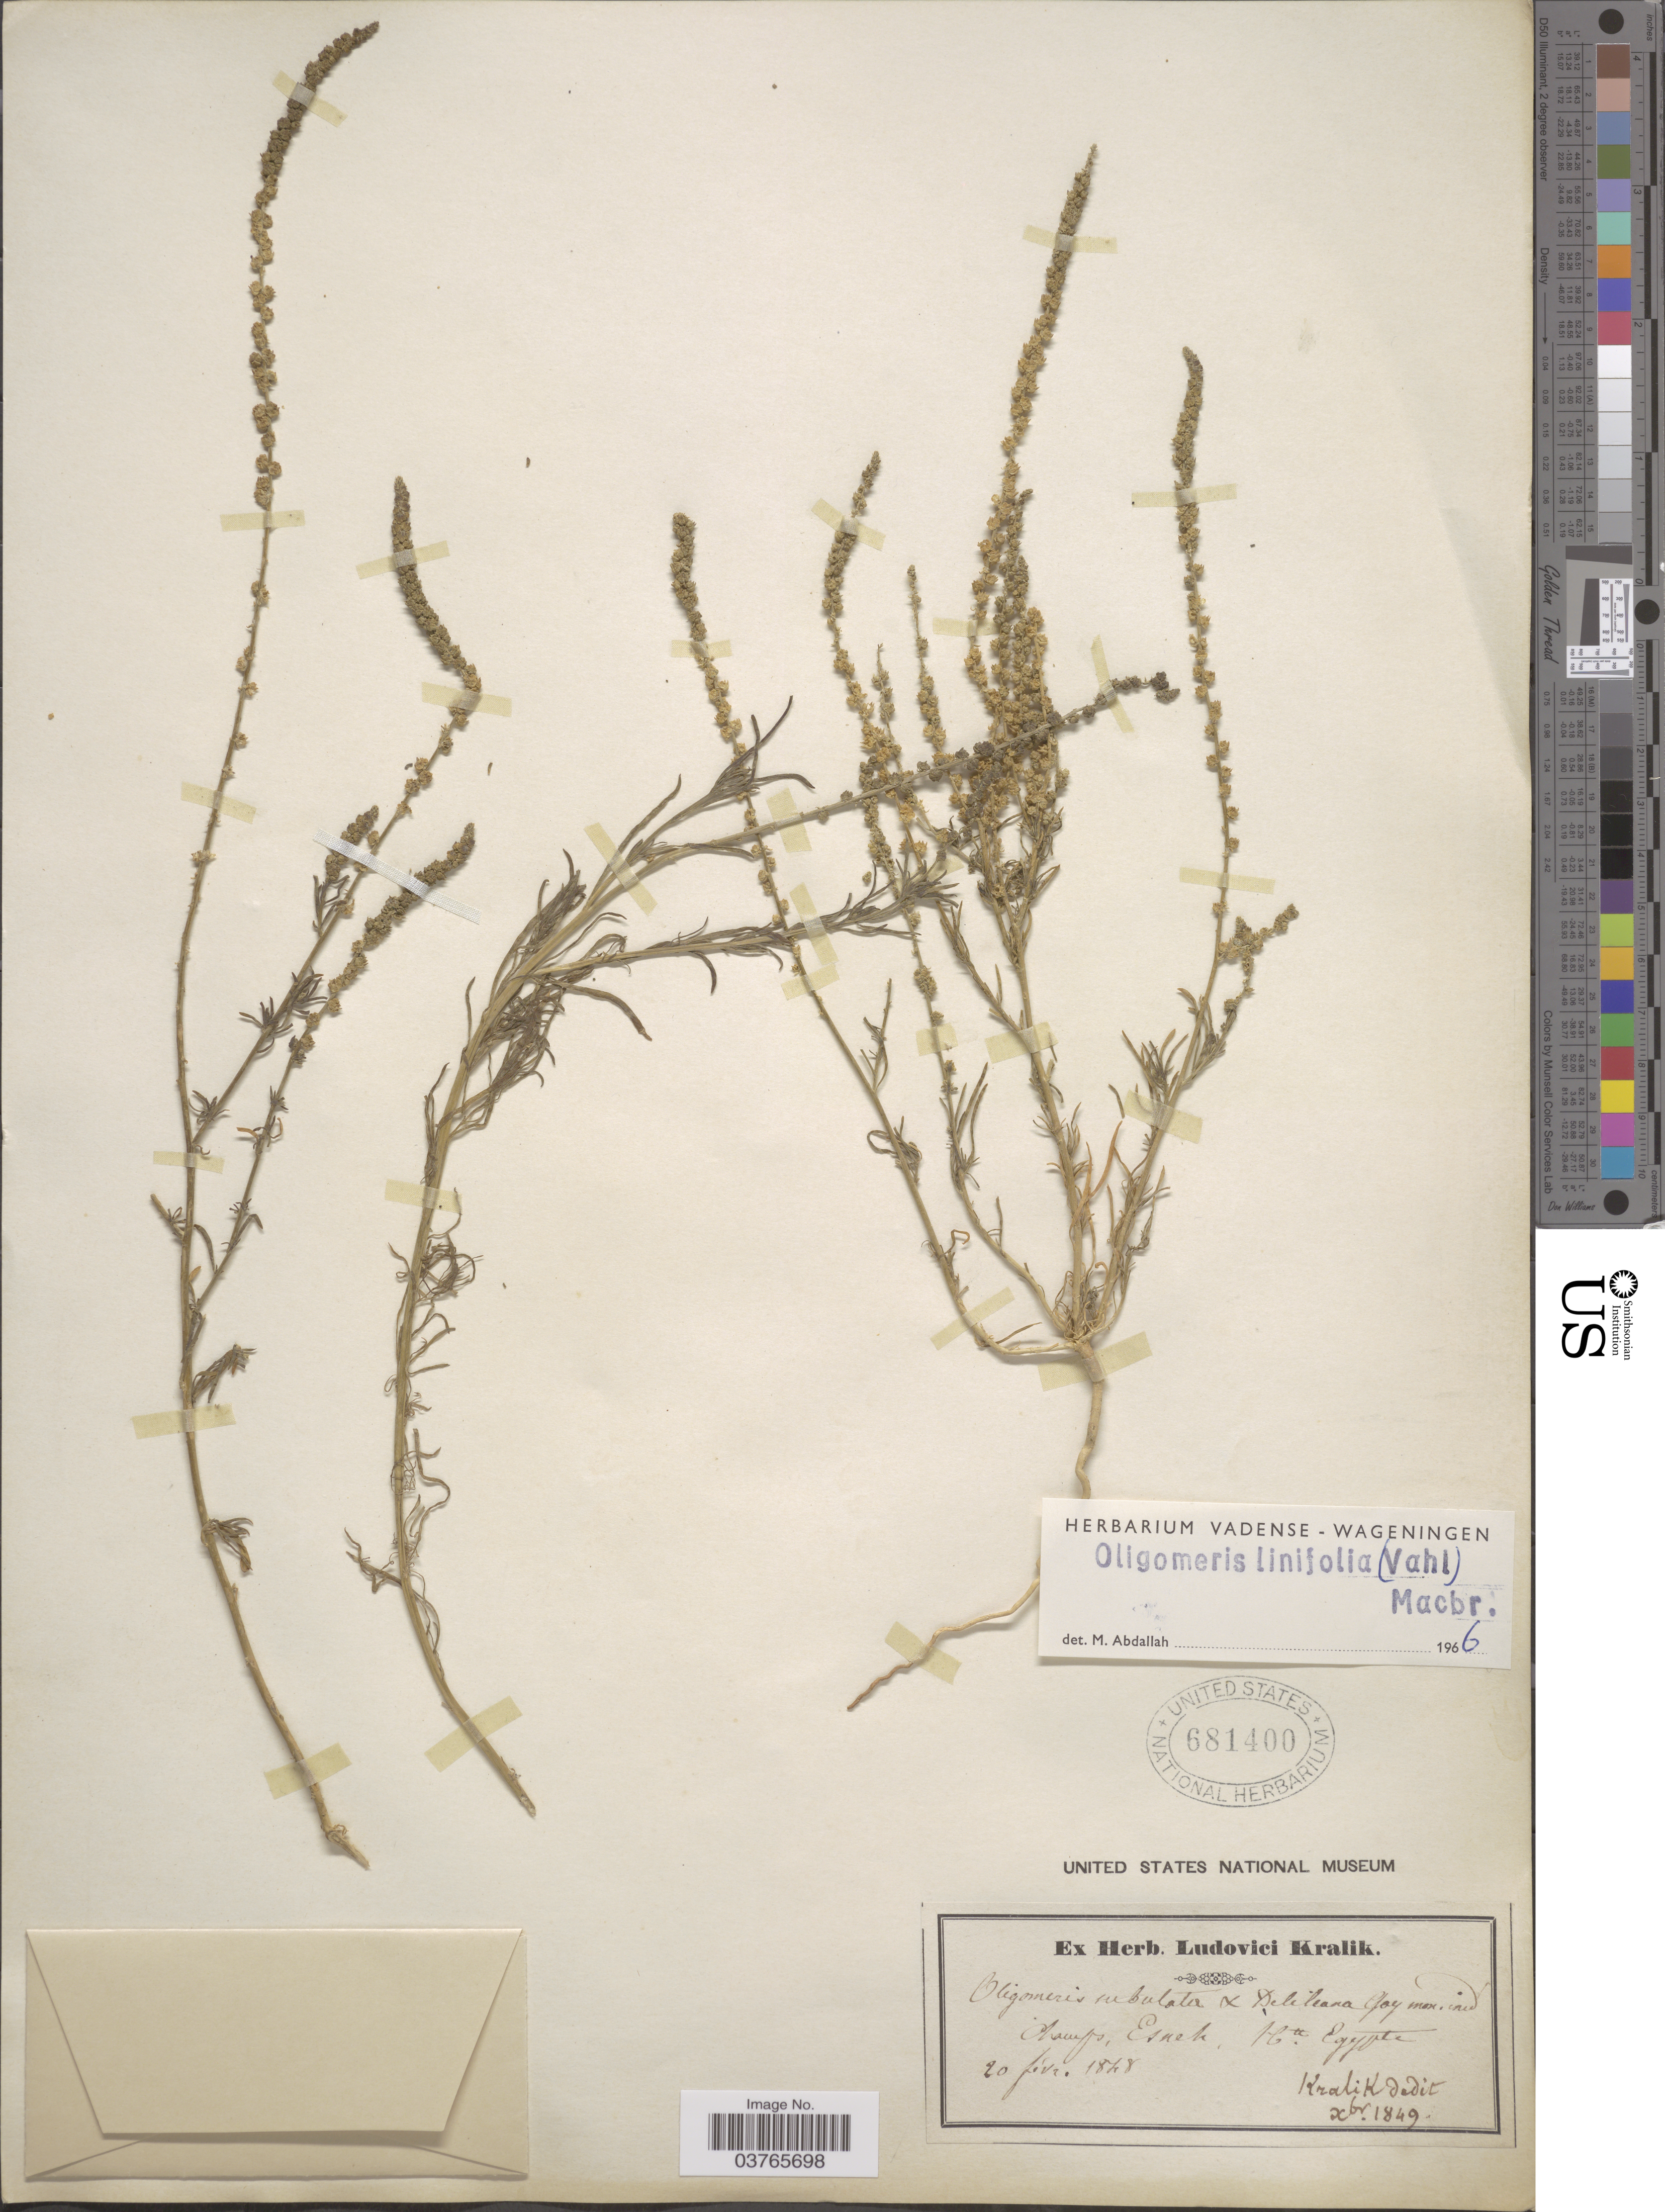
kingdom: Plantae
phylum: Tracheophyta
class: Magnoliopsida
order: Brassicales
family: Resedaceae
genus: Oligomeris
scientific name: Oligomeris linifolia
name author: (Vahl) J.F. Macbr.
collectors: ex herb. L. Kralik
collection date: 1848-02-20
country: Egypt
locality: Champs, Esnek, Hte. Egypte.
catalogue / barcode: US 681400